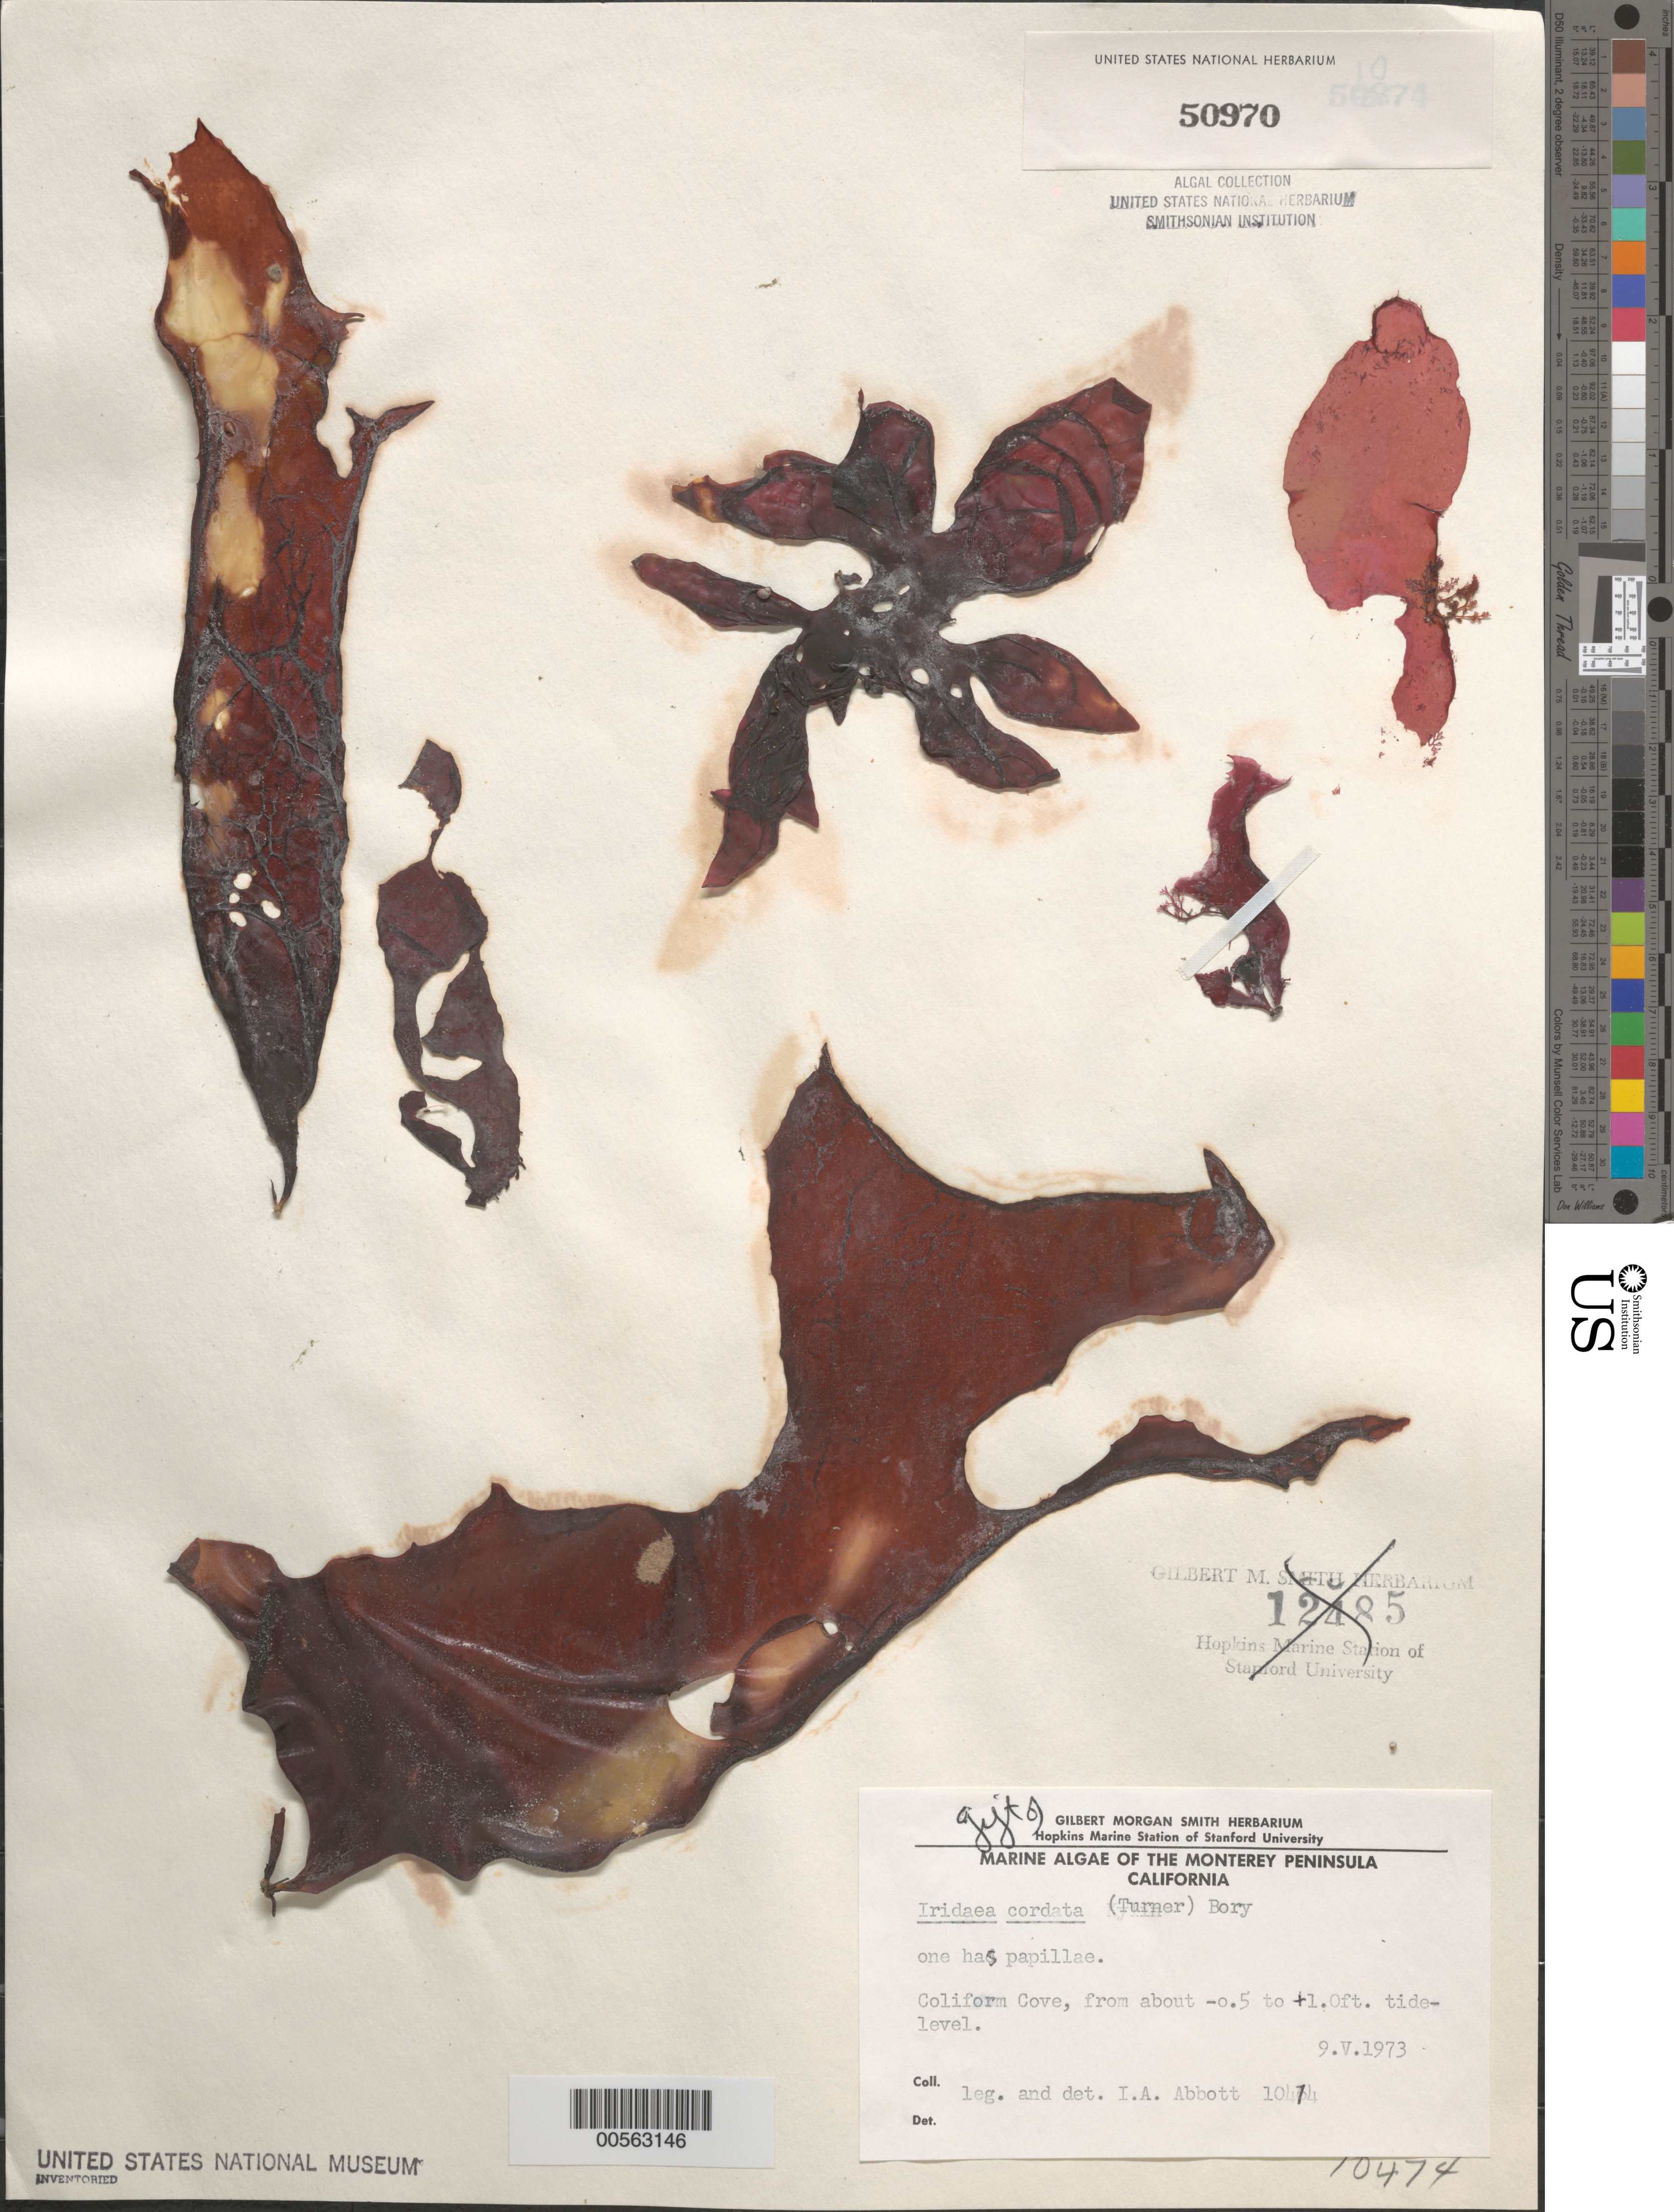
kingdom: Plantae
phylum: Rhodophyta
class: Florideophyceae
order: Gigartinales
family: Gigartinaceae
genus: Iridaea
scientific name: Iridaea cordata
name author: (Turner) Bory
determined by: Abbott, Isabella A.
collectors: I. A. Abbott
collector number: IAA 10474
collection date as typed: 09 May 1973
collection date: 1973-05-09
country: United States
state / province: California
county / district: Monterey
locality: Coliform Cove, Point Pinos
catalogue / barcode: US 50970